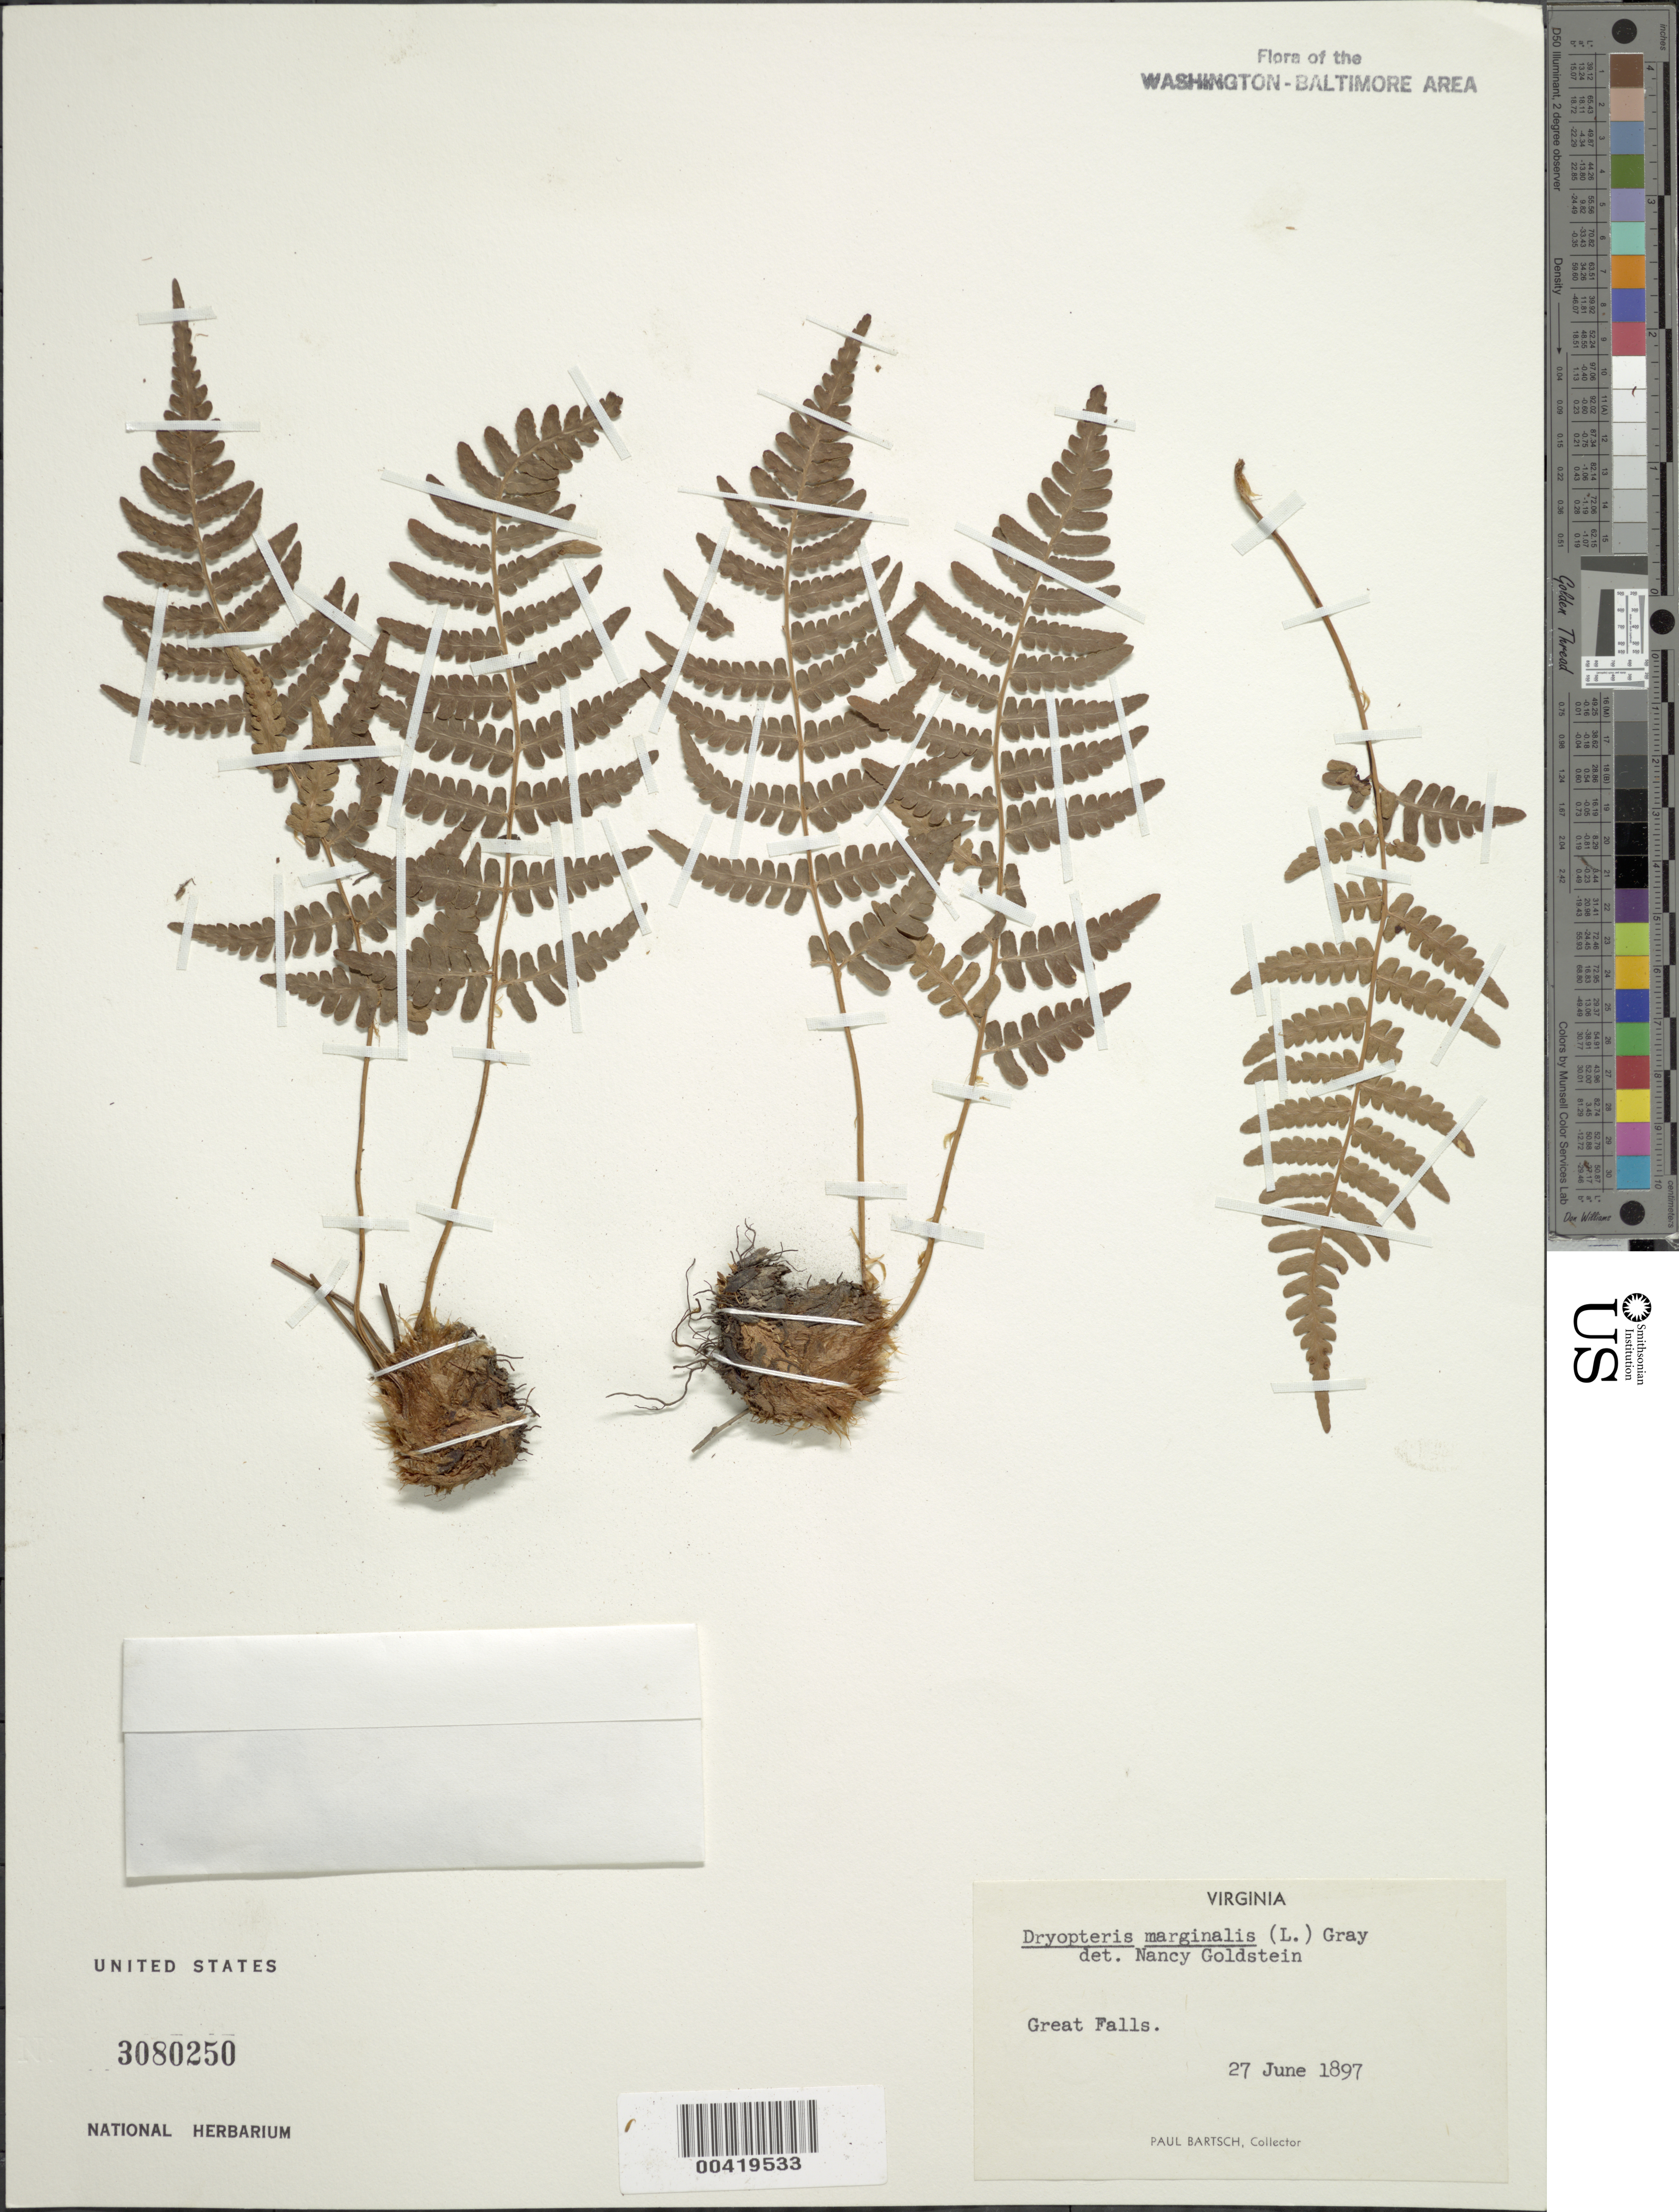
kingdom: Plantae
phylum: Tracheophyta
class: Polypodiopsida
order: Polypodiales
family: Dryopteridaceae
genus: Dryopteris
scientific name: Dryopteris marginalis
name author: (L.) A. Gray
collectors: P. Bartsch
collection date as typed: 27 Jun 1897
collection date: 1897-06-27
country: United States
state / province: Virginia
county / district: Fairfax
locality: Great Falls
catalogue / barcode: US 3080250